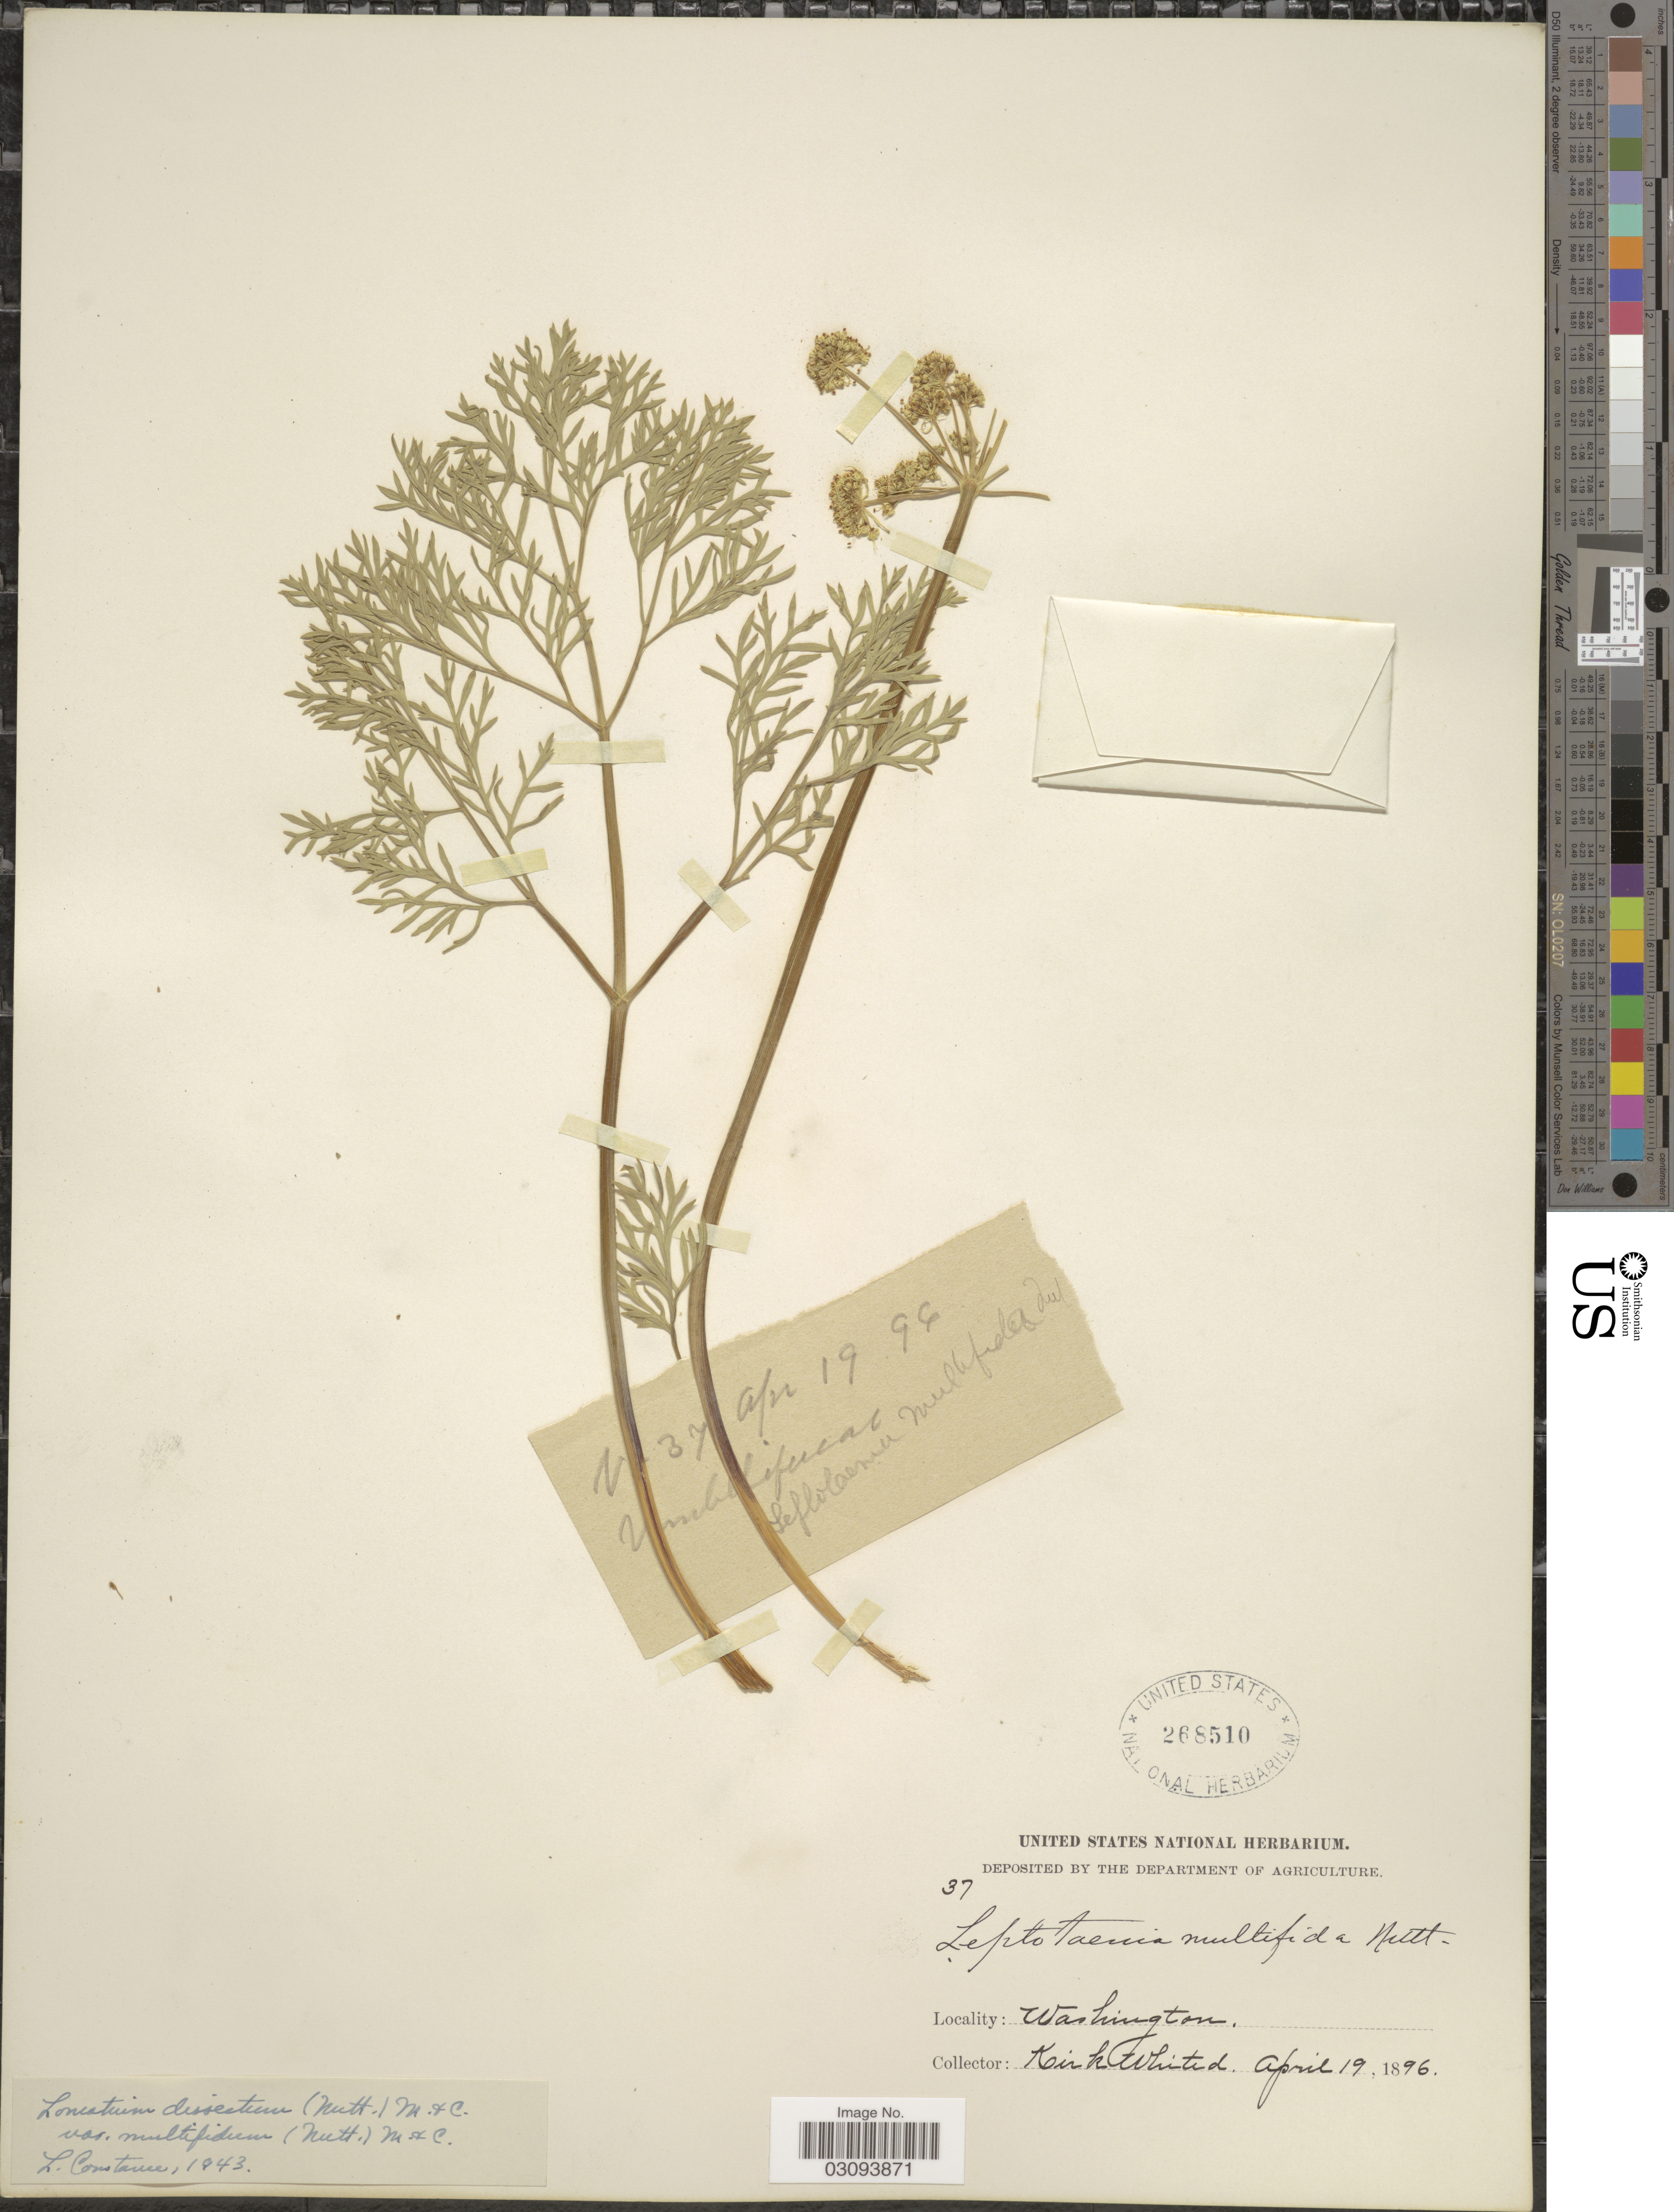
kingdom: Plantae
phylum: Tracheophyta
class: Magnoliopsida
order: Apiales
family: Apiaceae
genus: Lomatium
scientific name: Lomatium dissectum var. multifidum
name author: (Nutt.) Mathias & Constance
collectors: K. Whited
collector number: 37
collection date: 1896-04-19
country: United States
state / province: Washington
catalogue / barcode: US 268510